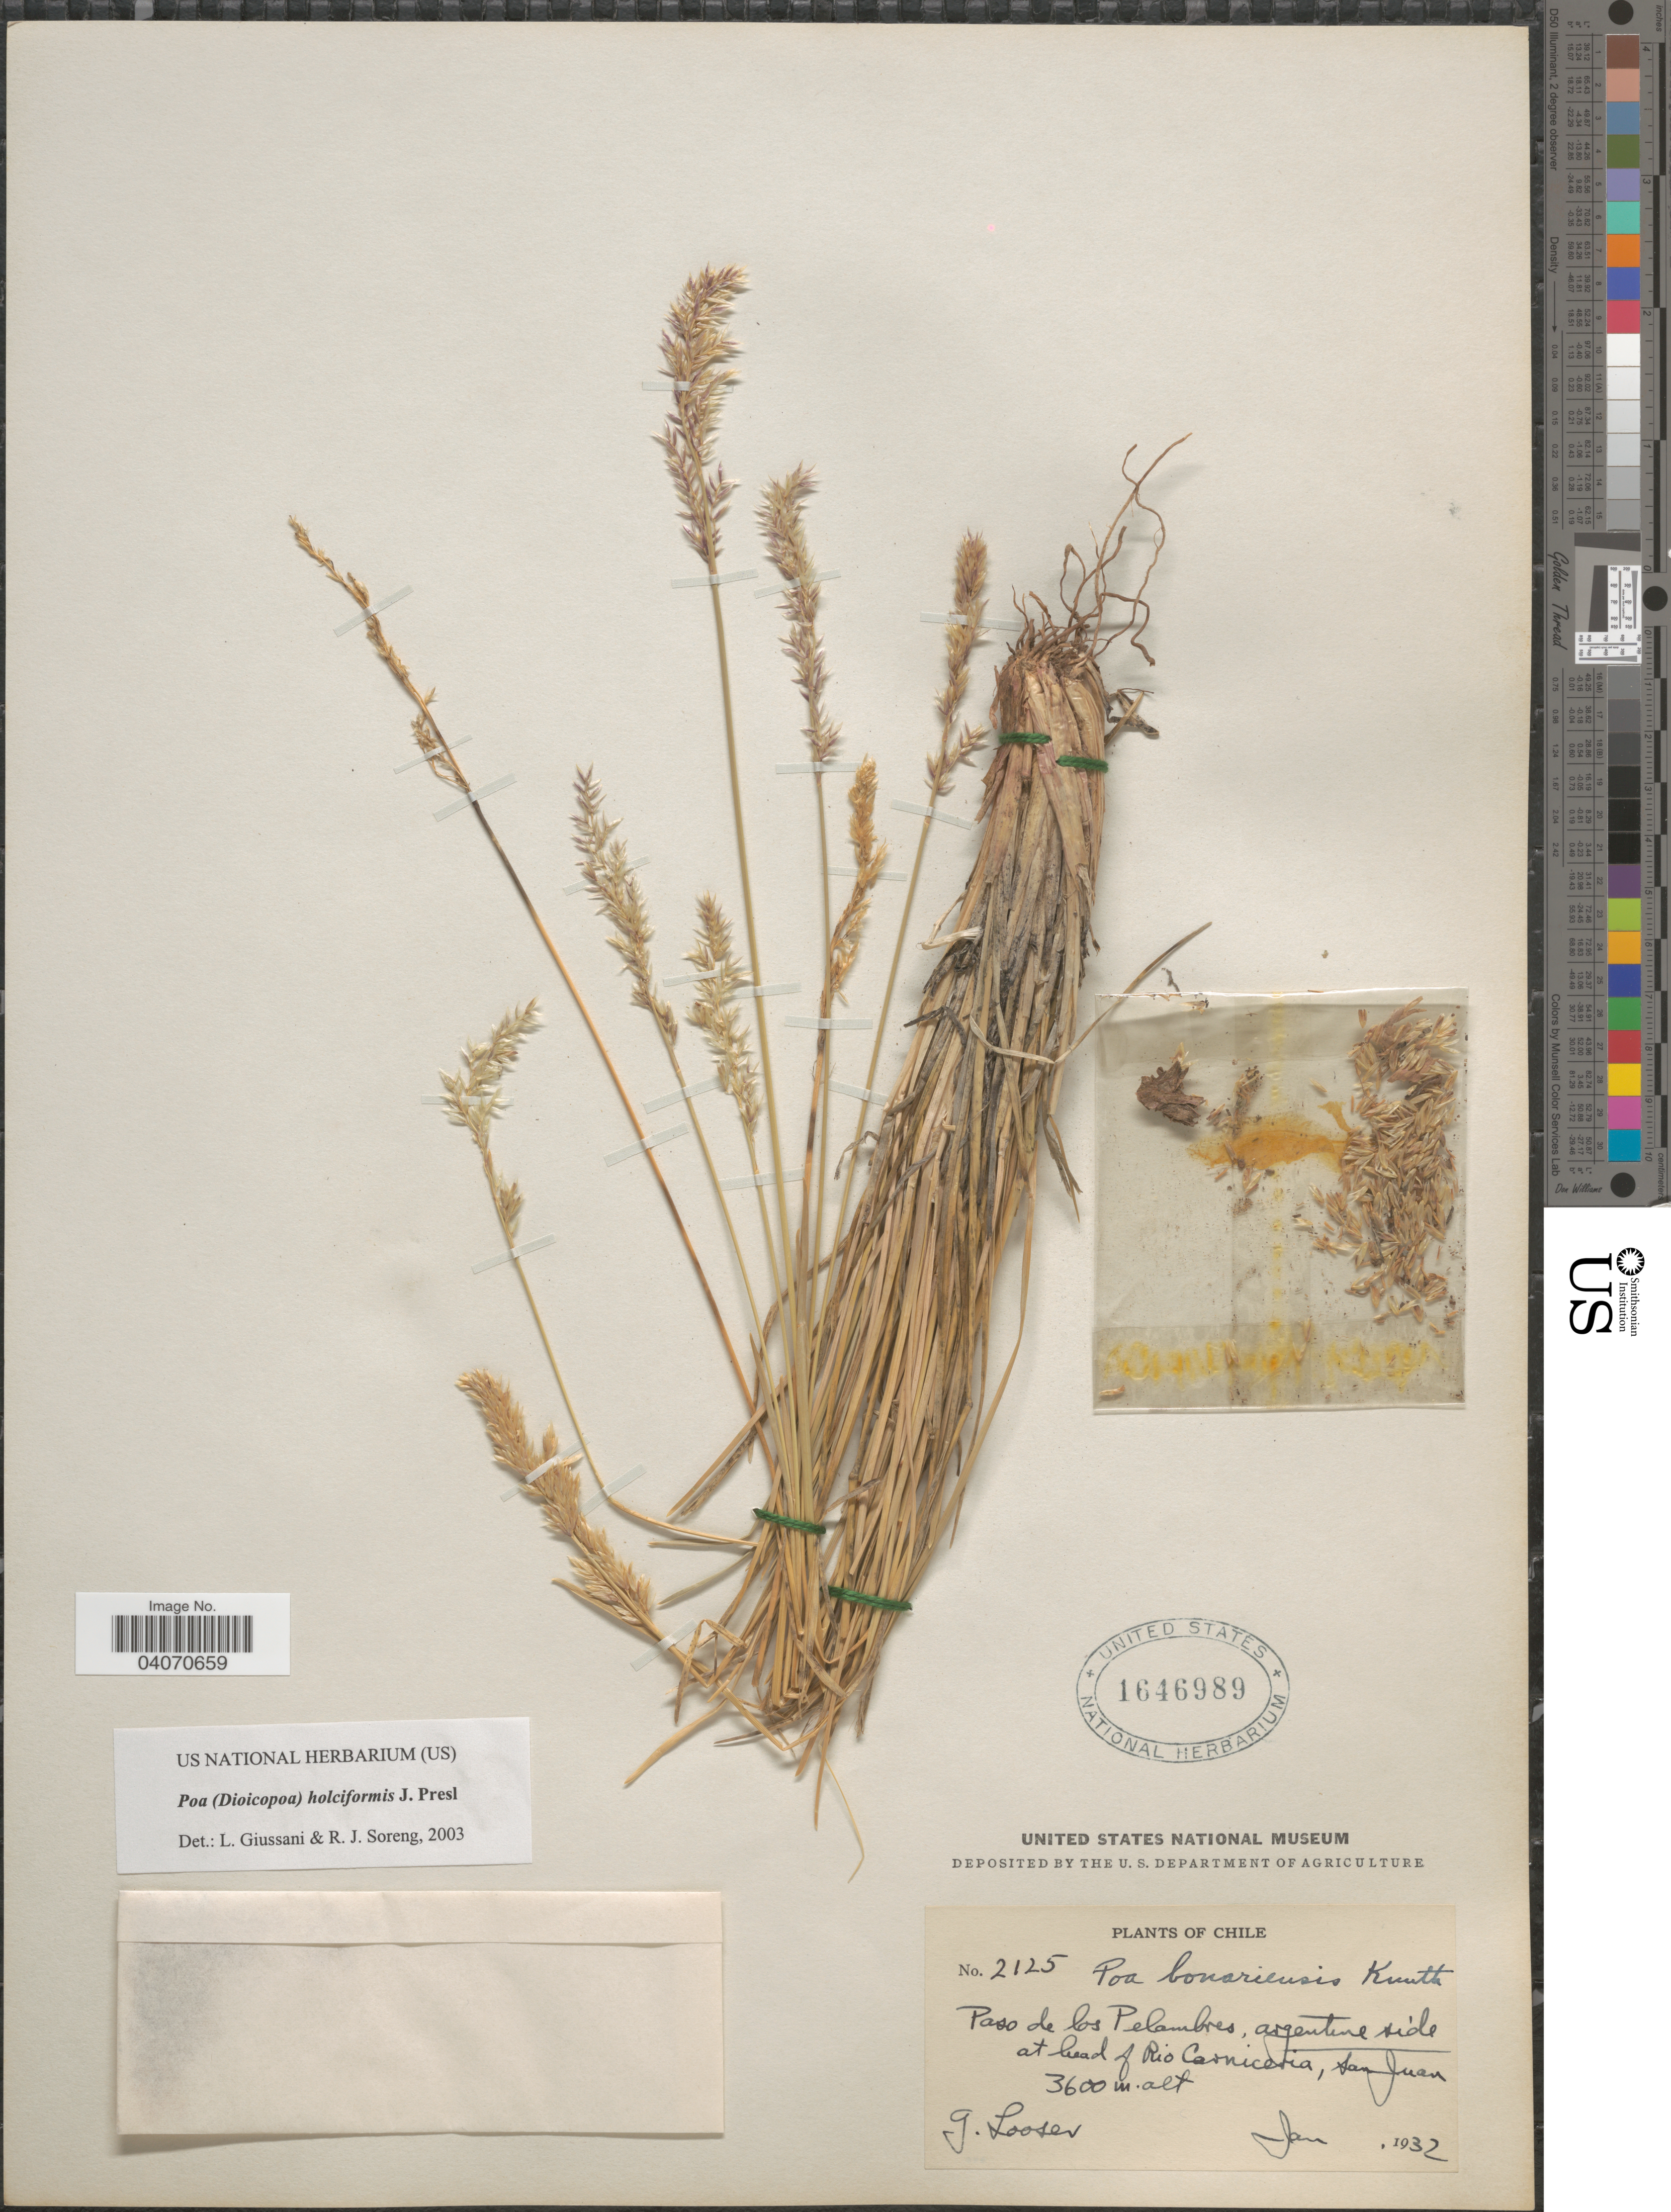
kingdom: Plantae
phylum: Tracheophyta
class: Liliopsida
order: Poales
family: Poaceae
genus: Poa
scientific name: Poa holciformis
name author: J. Presl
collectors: G. Looser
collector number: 2125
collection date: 1932-01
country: Chile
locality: Paso de los Pelambres, argentine side at head of Rio Carniceria, San Juan.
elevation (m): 3600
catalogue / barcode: US 1646989